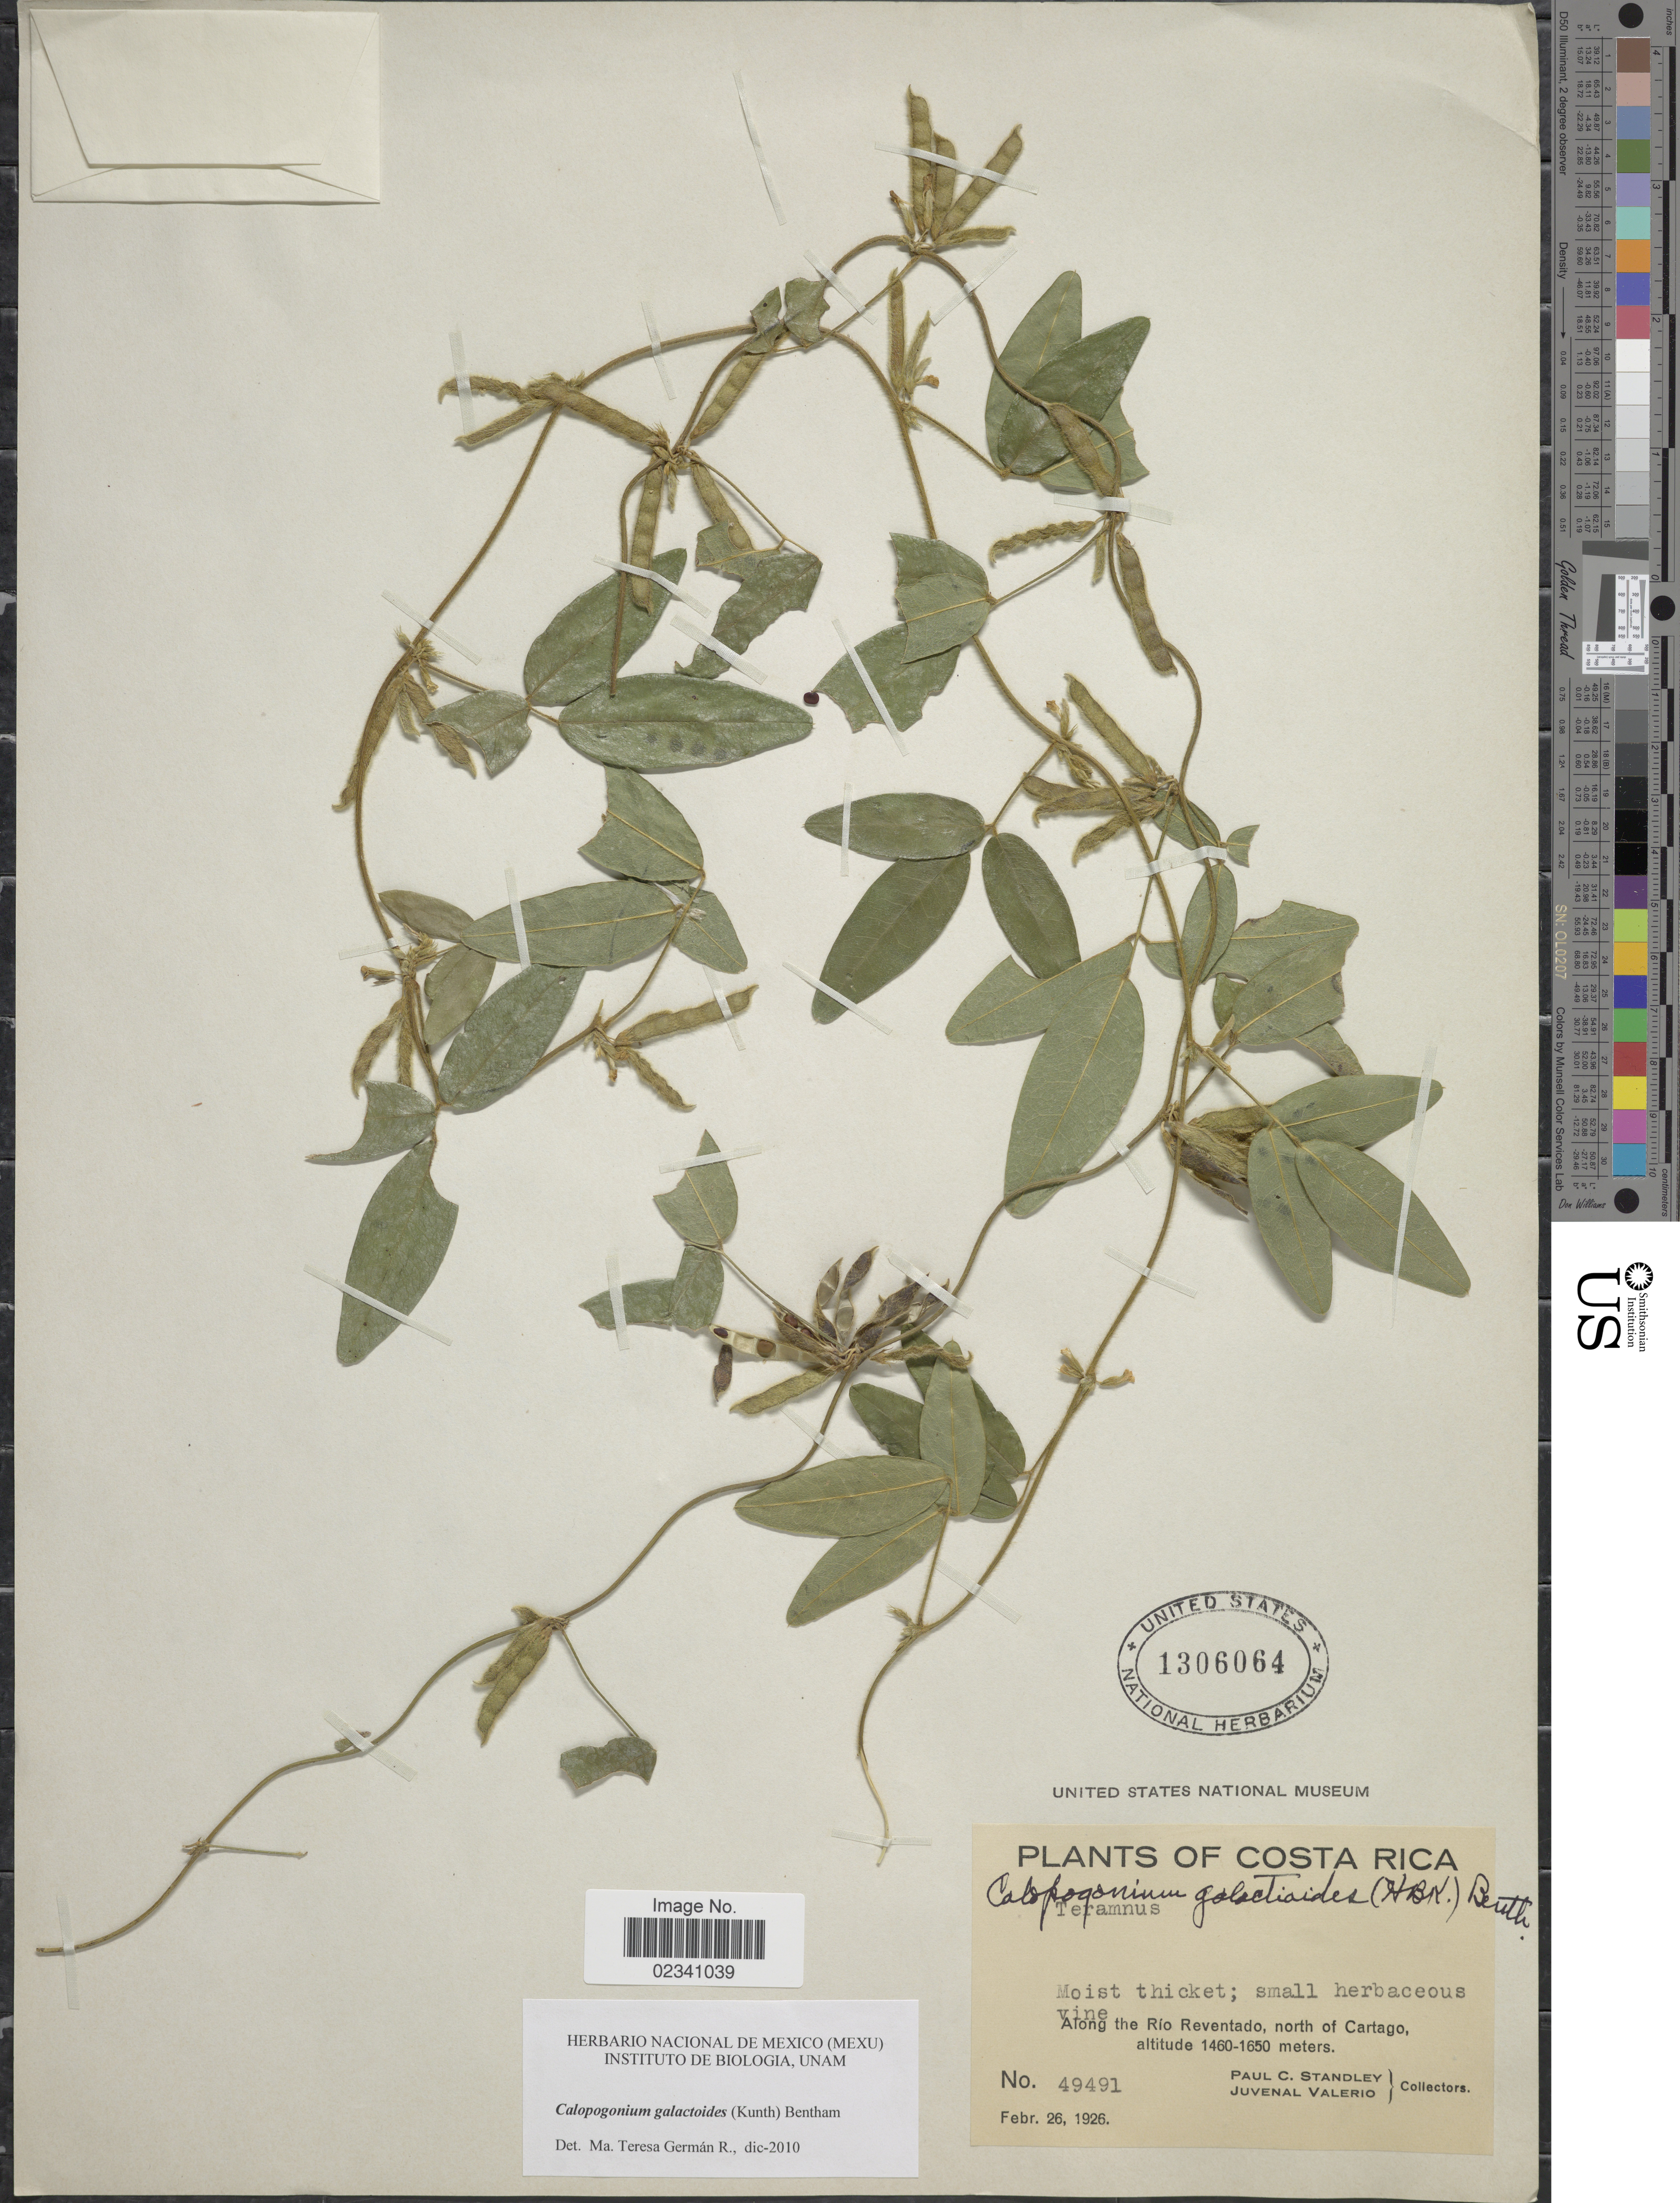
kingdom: Plantae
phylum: Tracheophyta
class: Magnoliopsida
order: Fabales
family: Fabaceae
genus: Calopogonium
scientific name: Calopogonium galactioides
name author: (Kunth) Hemsl.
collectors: P. C. Standley & J. Valerio R.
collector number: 49491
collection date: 1926-02-26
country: Costa Rica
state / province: Cartago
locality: Moist thicket, Along the Rio Reventado, north of Cartago.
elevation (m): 1460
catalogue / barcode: US 1306064